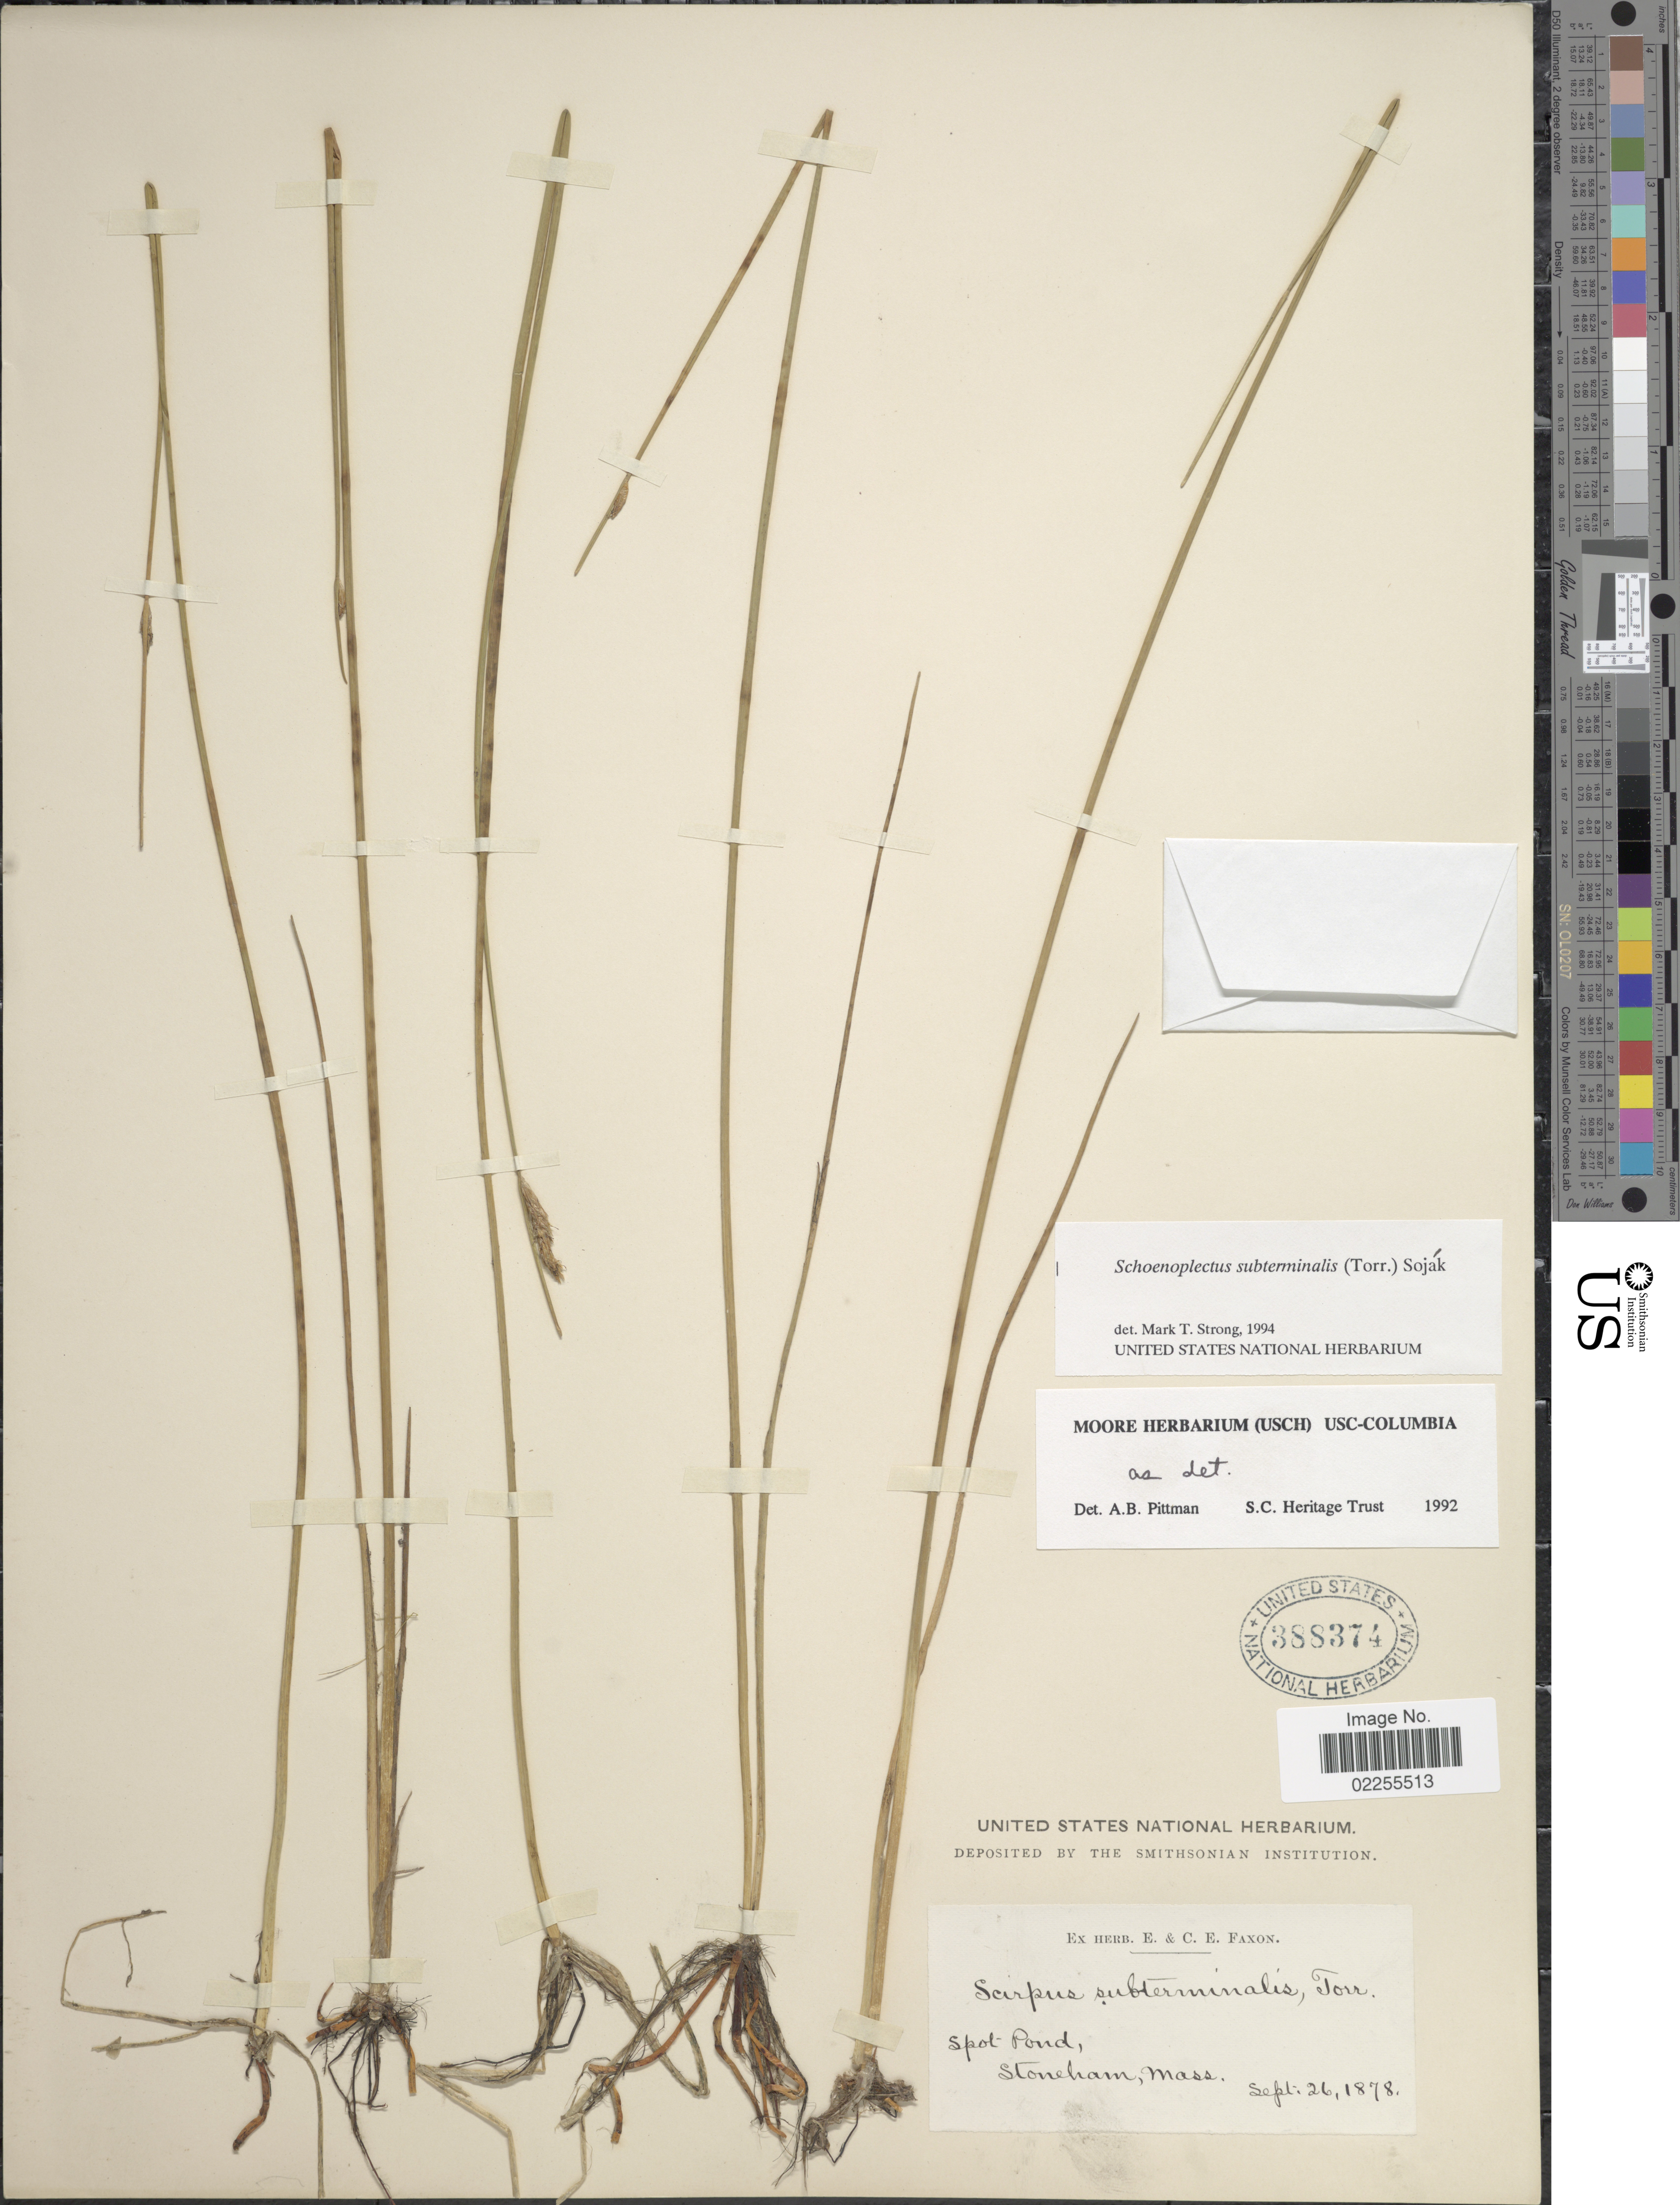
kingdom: Plantae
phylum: Tracheophyta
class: Liliopsida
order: Poales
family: Cyperaceae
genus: Schoenoplectus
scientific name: Schoenoplectus subterminalis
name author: (Torr.) Soják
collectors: ex herb. E. & C.E. Faxon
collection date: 1878-09-26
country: United States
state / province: Massachusetts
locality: Spot Pond, Stoneham.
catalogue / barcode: US 388374